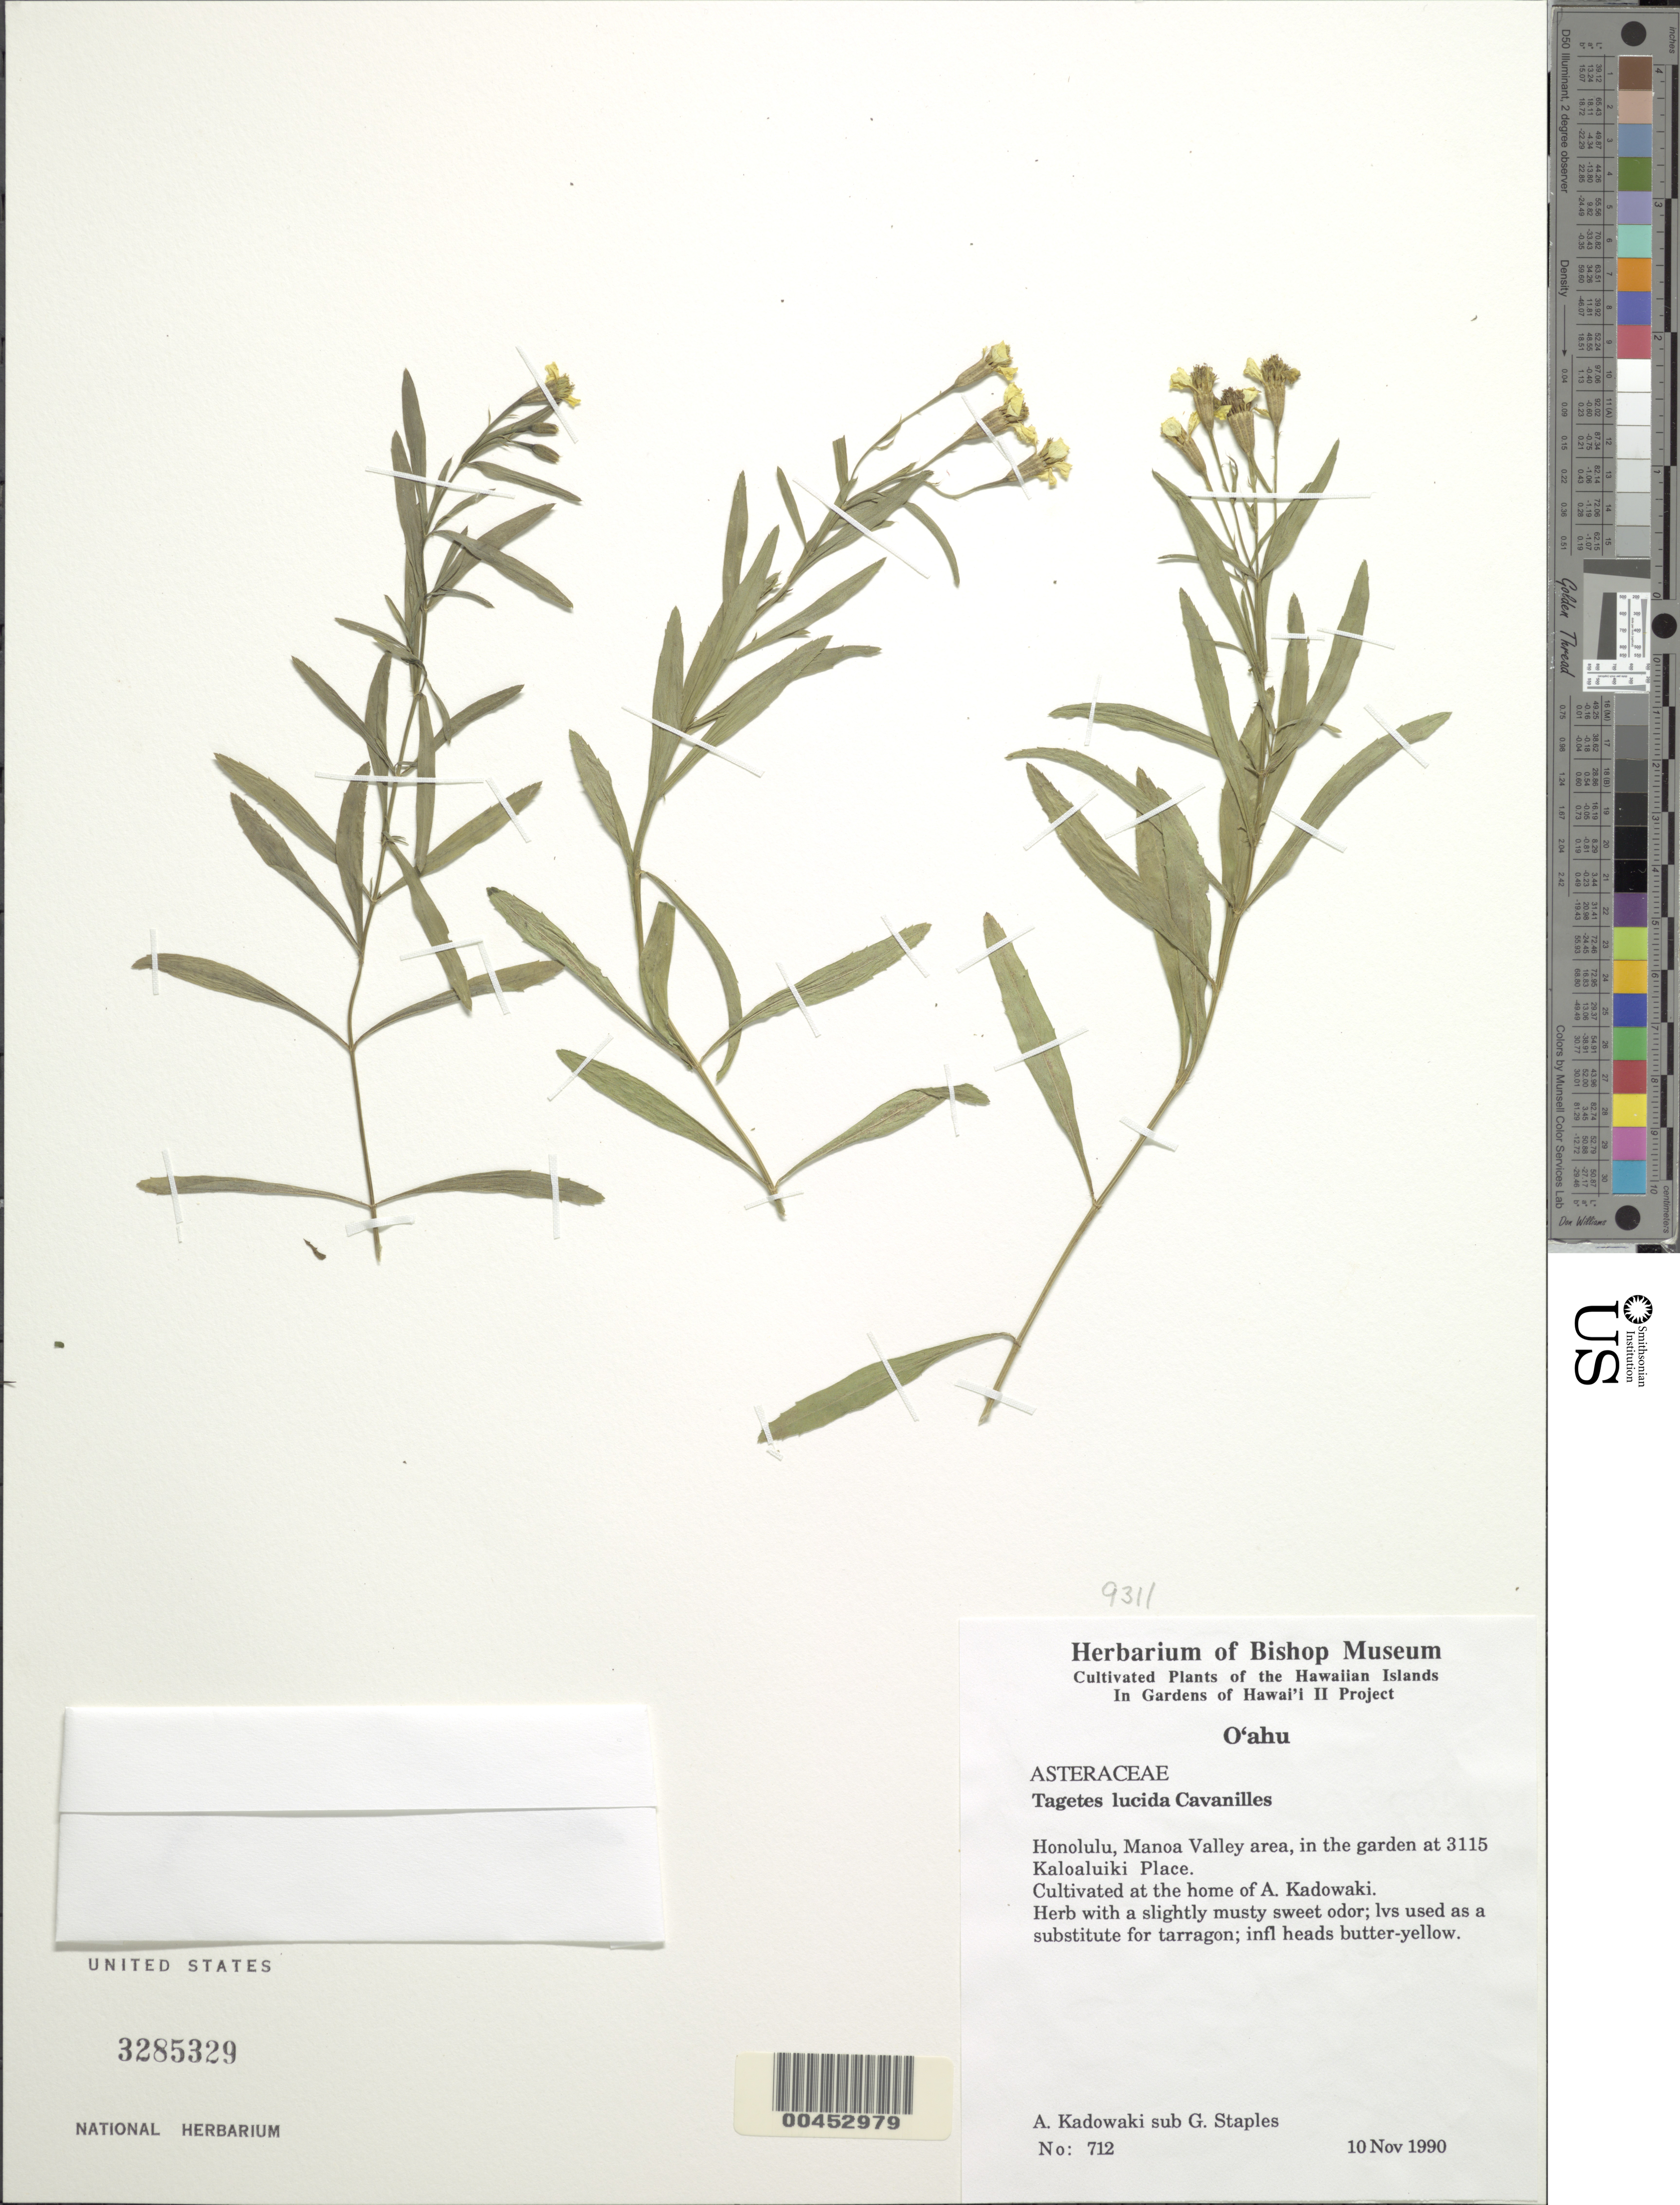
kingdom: Plantae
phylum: Tracheophyta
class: Magnoliopsida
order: Asterales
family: Asteraceae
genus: Tagetes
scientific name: Tagetes lucida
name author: Cav.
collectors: A. Kadowaki & G. Staples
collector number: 712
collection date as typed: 10 Nov 1990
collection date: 1990-11-10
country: United States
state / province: Hawaii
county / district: Honolulu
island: Oahu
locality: Honolulu, Manoa Valley area, in the garden at 3115 Kaloaluiki Place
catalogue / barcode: US 3285329